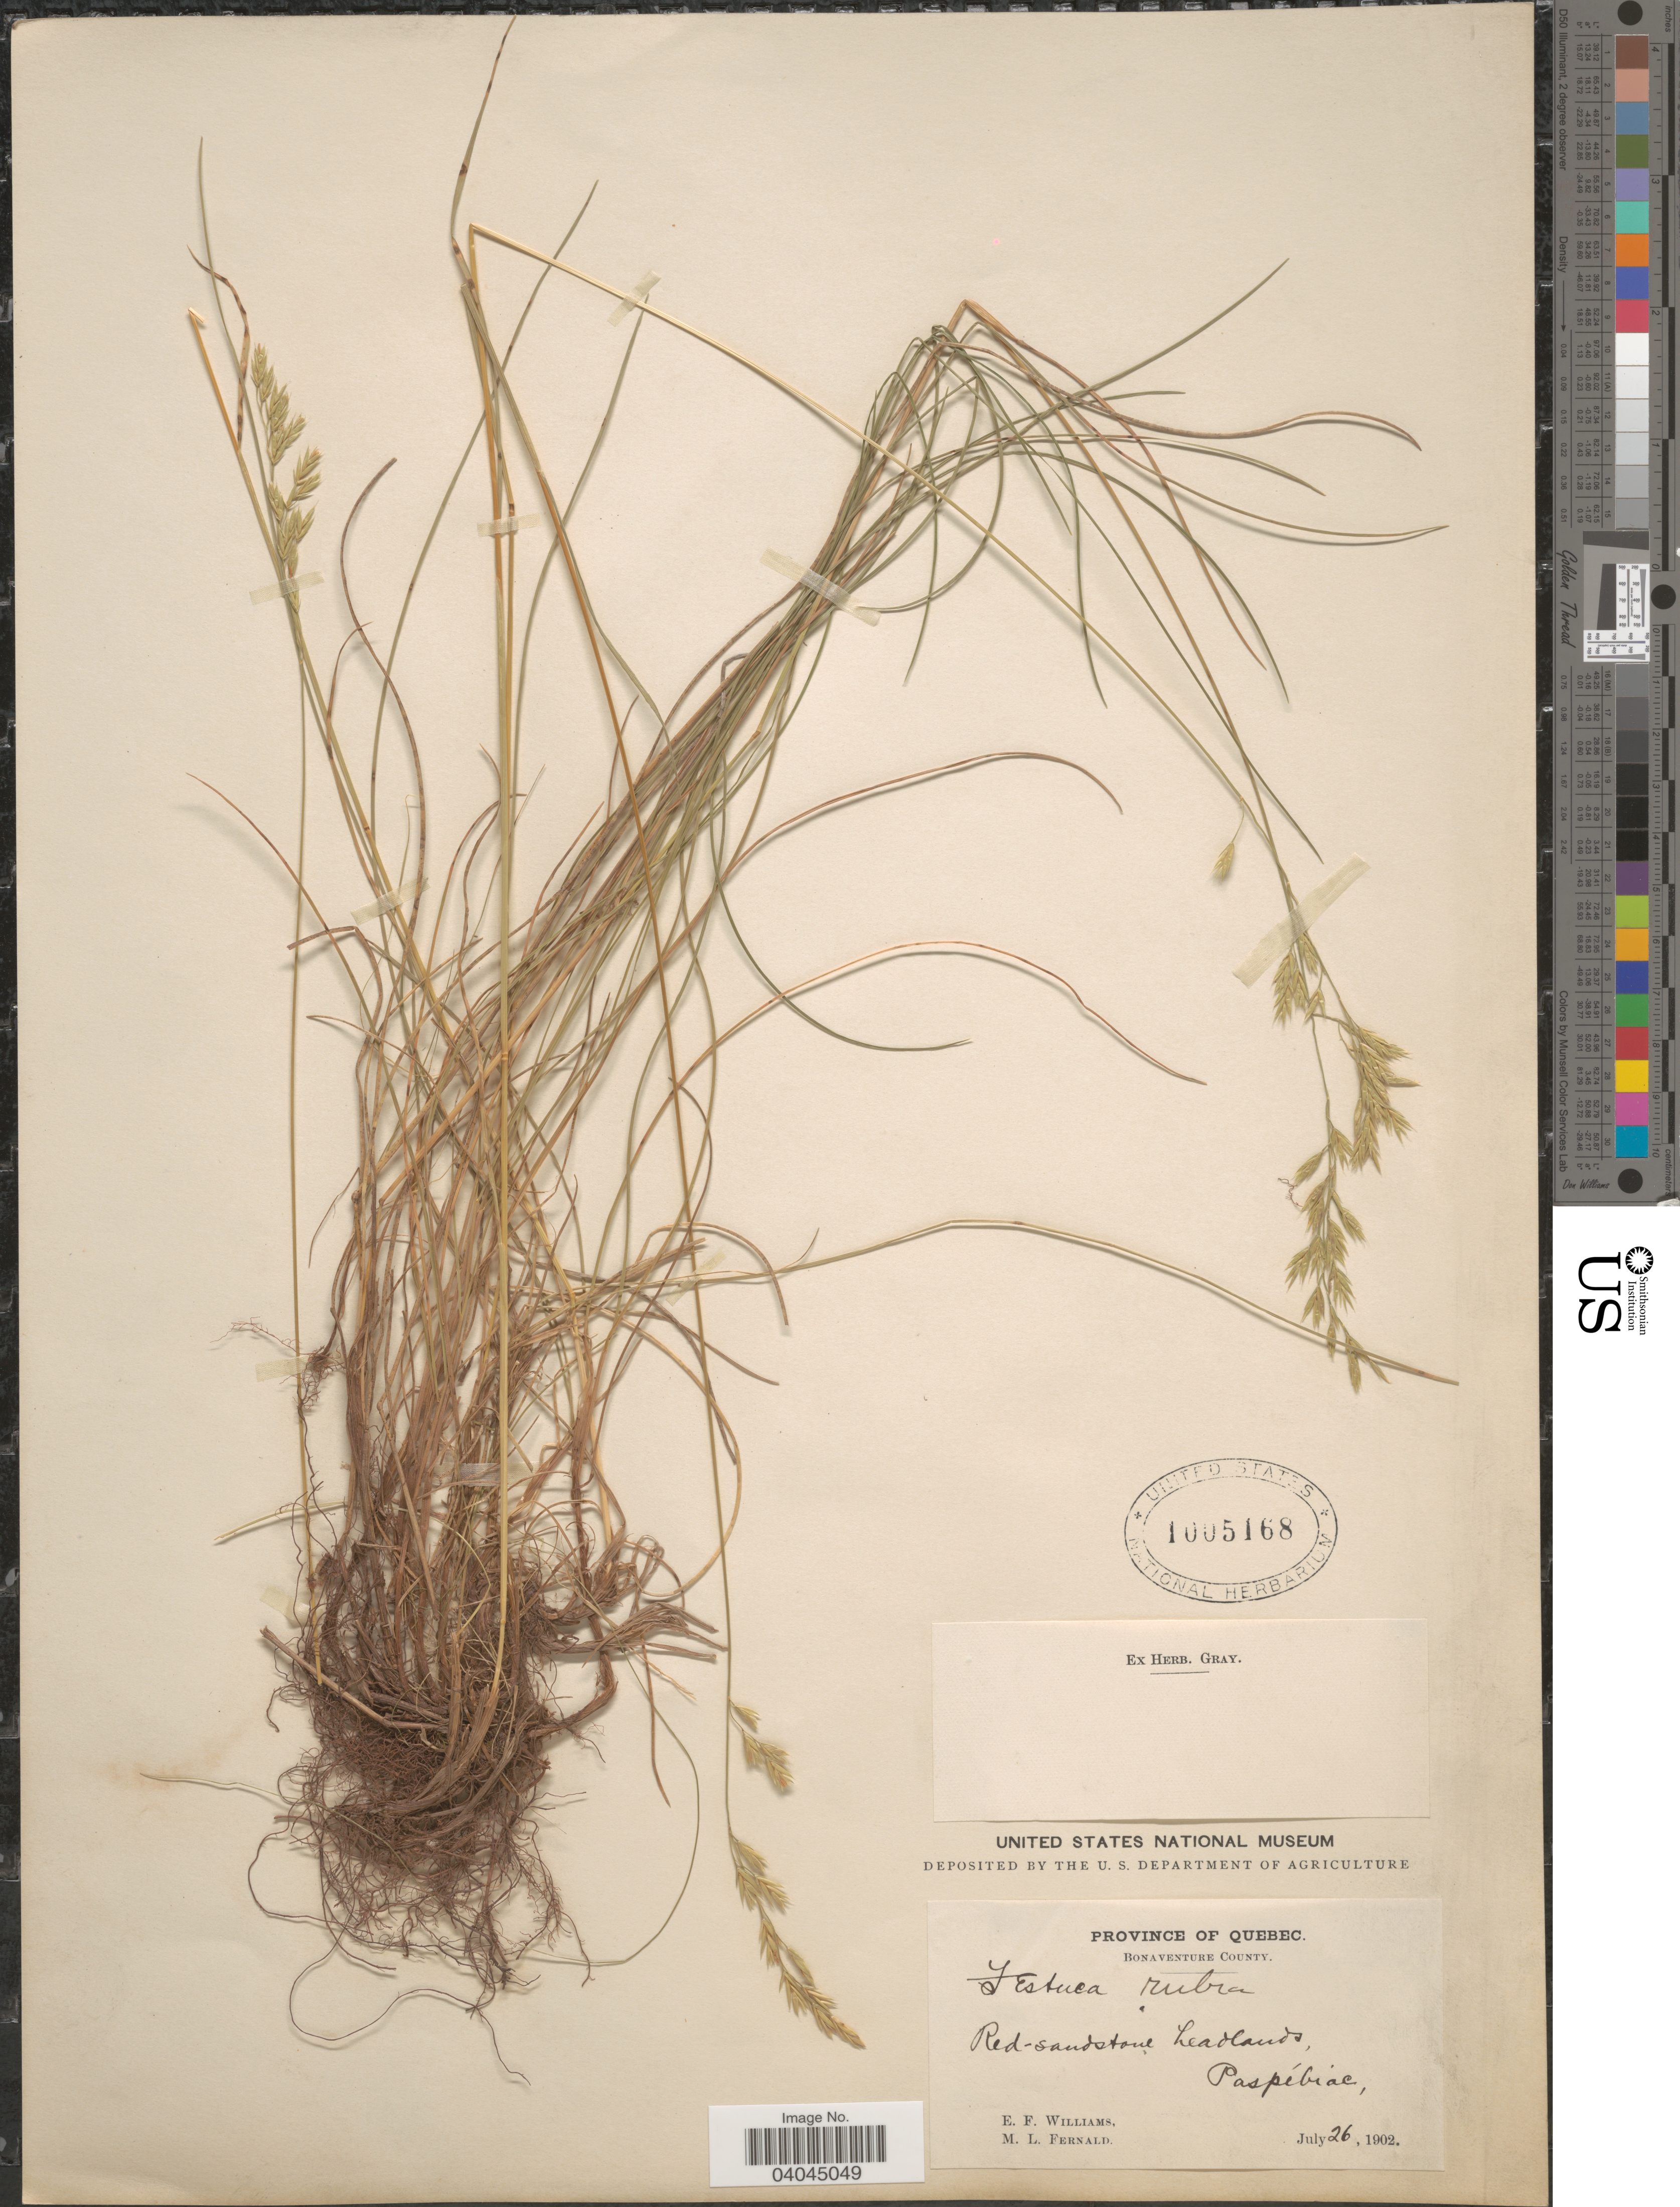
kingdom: Plantae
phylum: Tracheophyta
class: Liliopsida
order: Poales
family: Poaceae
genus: Festuca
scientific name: Festuca rubra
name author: L.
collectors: E. Williams & M. L. Fernald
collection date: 1902-07-26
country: Canada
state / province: Quebec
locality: Bonaventure County. Red-sandstone headlands, Paspébiac.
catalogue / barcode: US 1005168